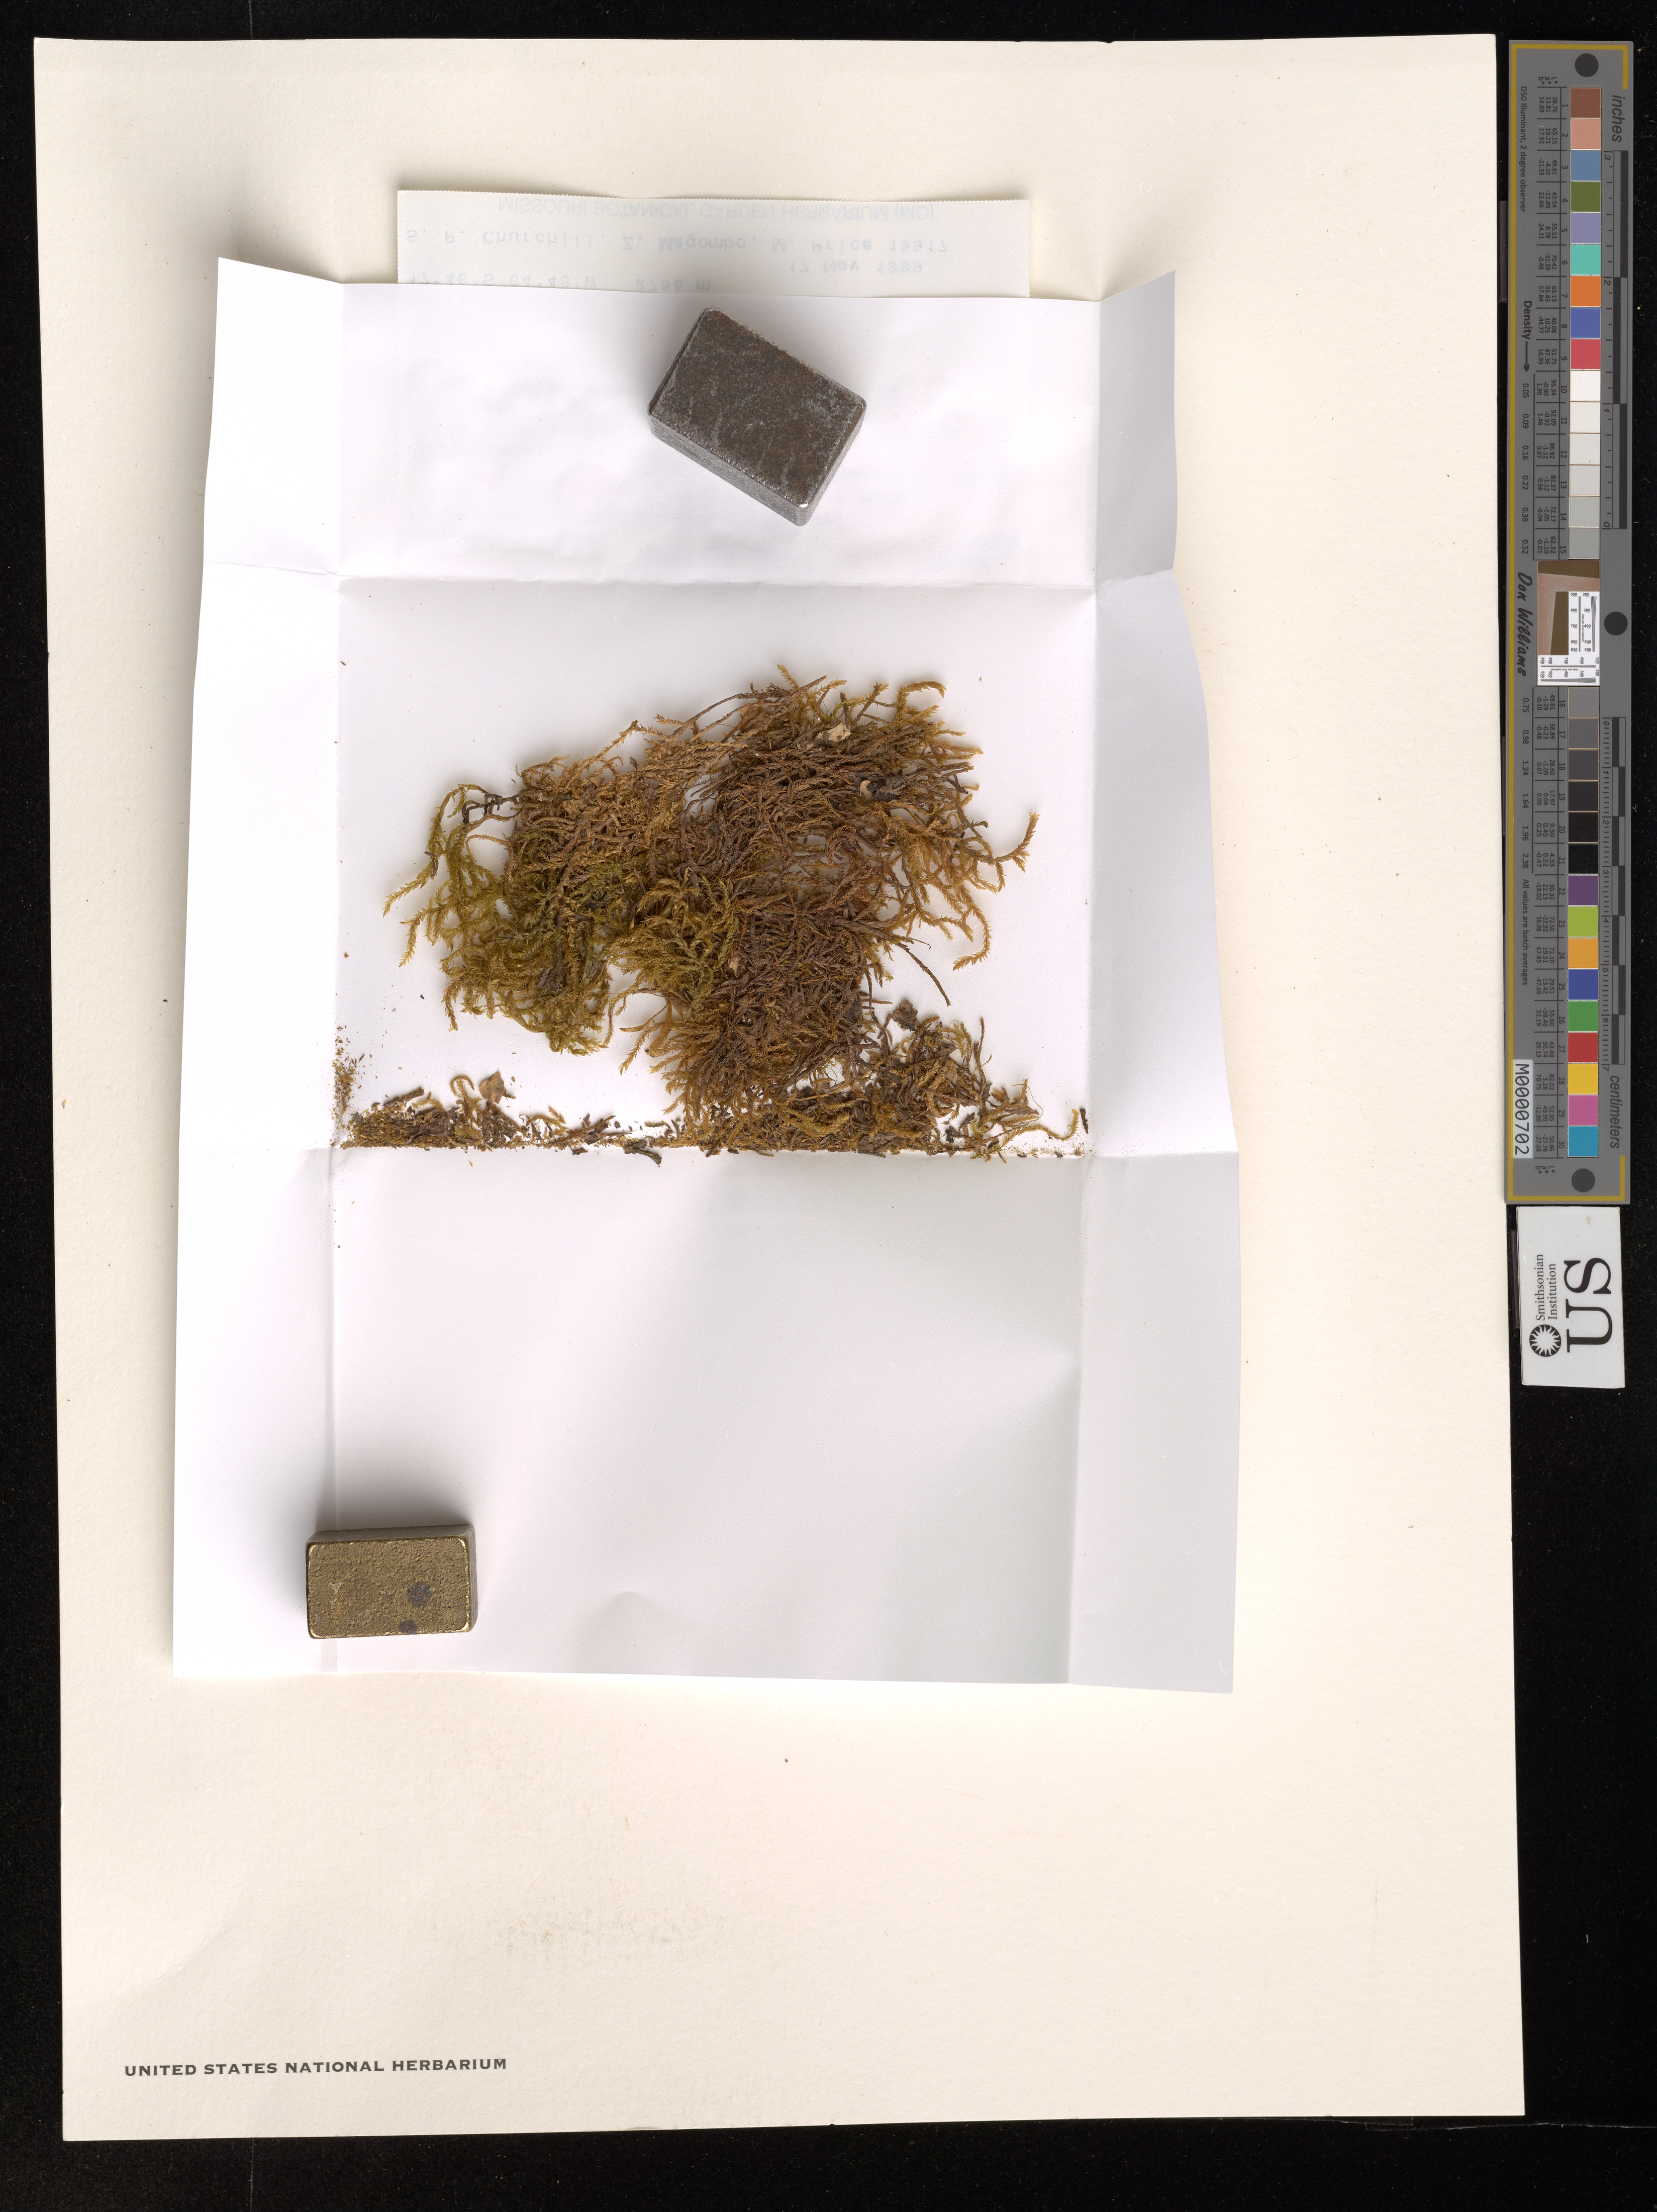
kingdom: Plantae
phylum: Bryophyta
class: Bryopsida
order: Hypnales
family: Neckeraceae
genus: Porotrichodendron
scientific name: Porotrichodendron superbum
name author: (T. Taylor) Broth.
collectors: S. Churchill, Z. L. K. Magombo & M. Price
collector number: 19917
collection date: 1999-11-17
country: Bolivia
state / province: Cochabamba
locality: Carrasco. Area Yunga de Pojo (8 km este) sobre Bolivia Carretera 4, sureste lado de Serranía Siberia.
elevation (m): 2755